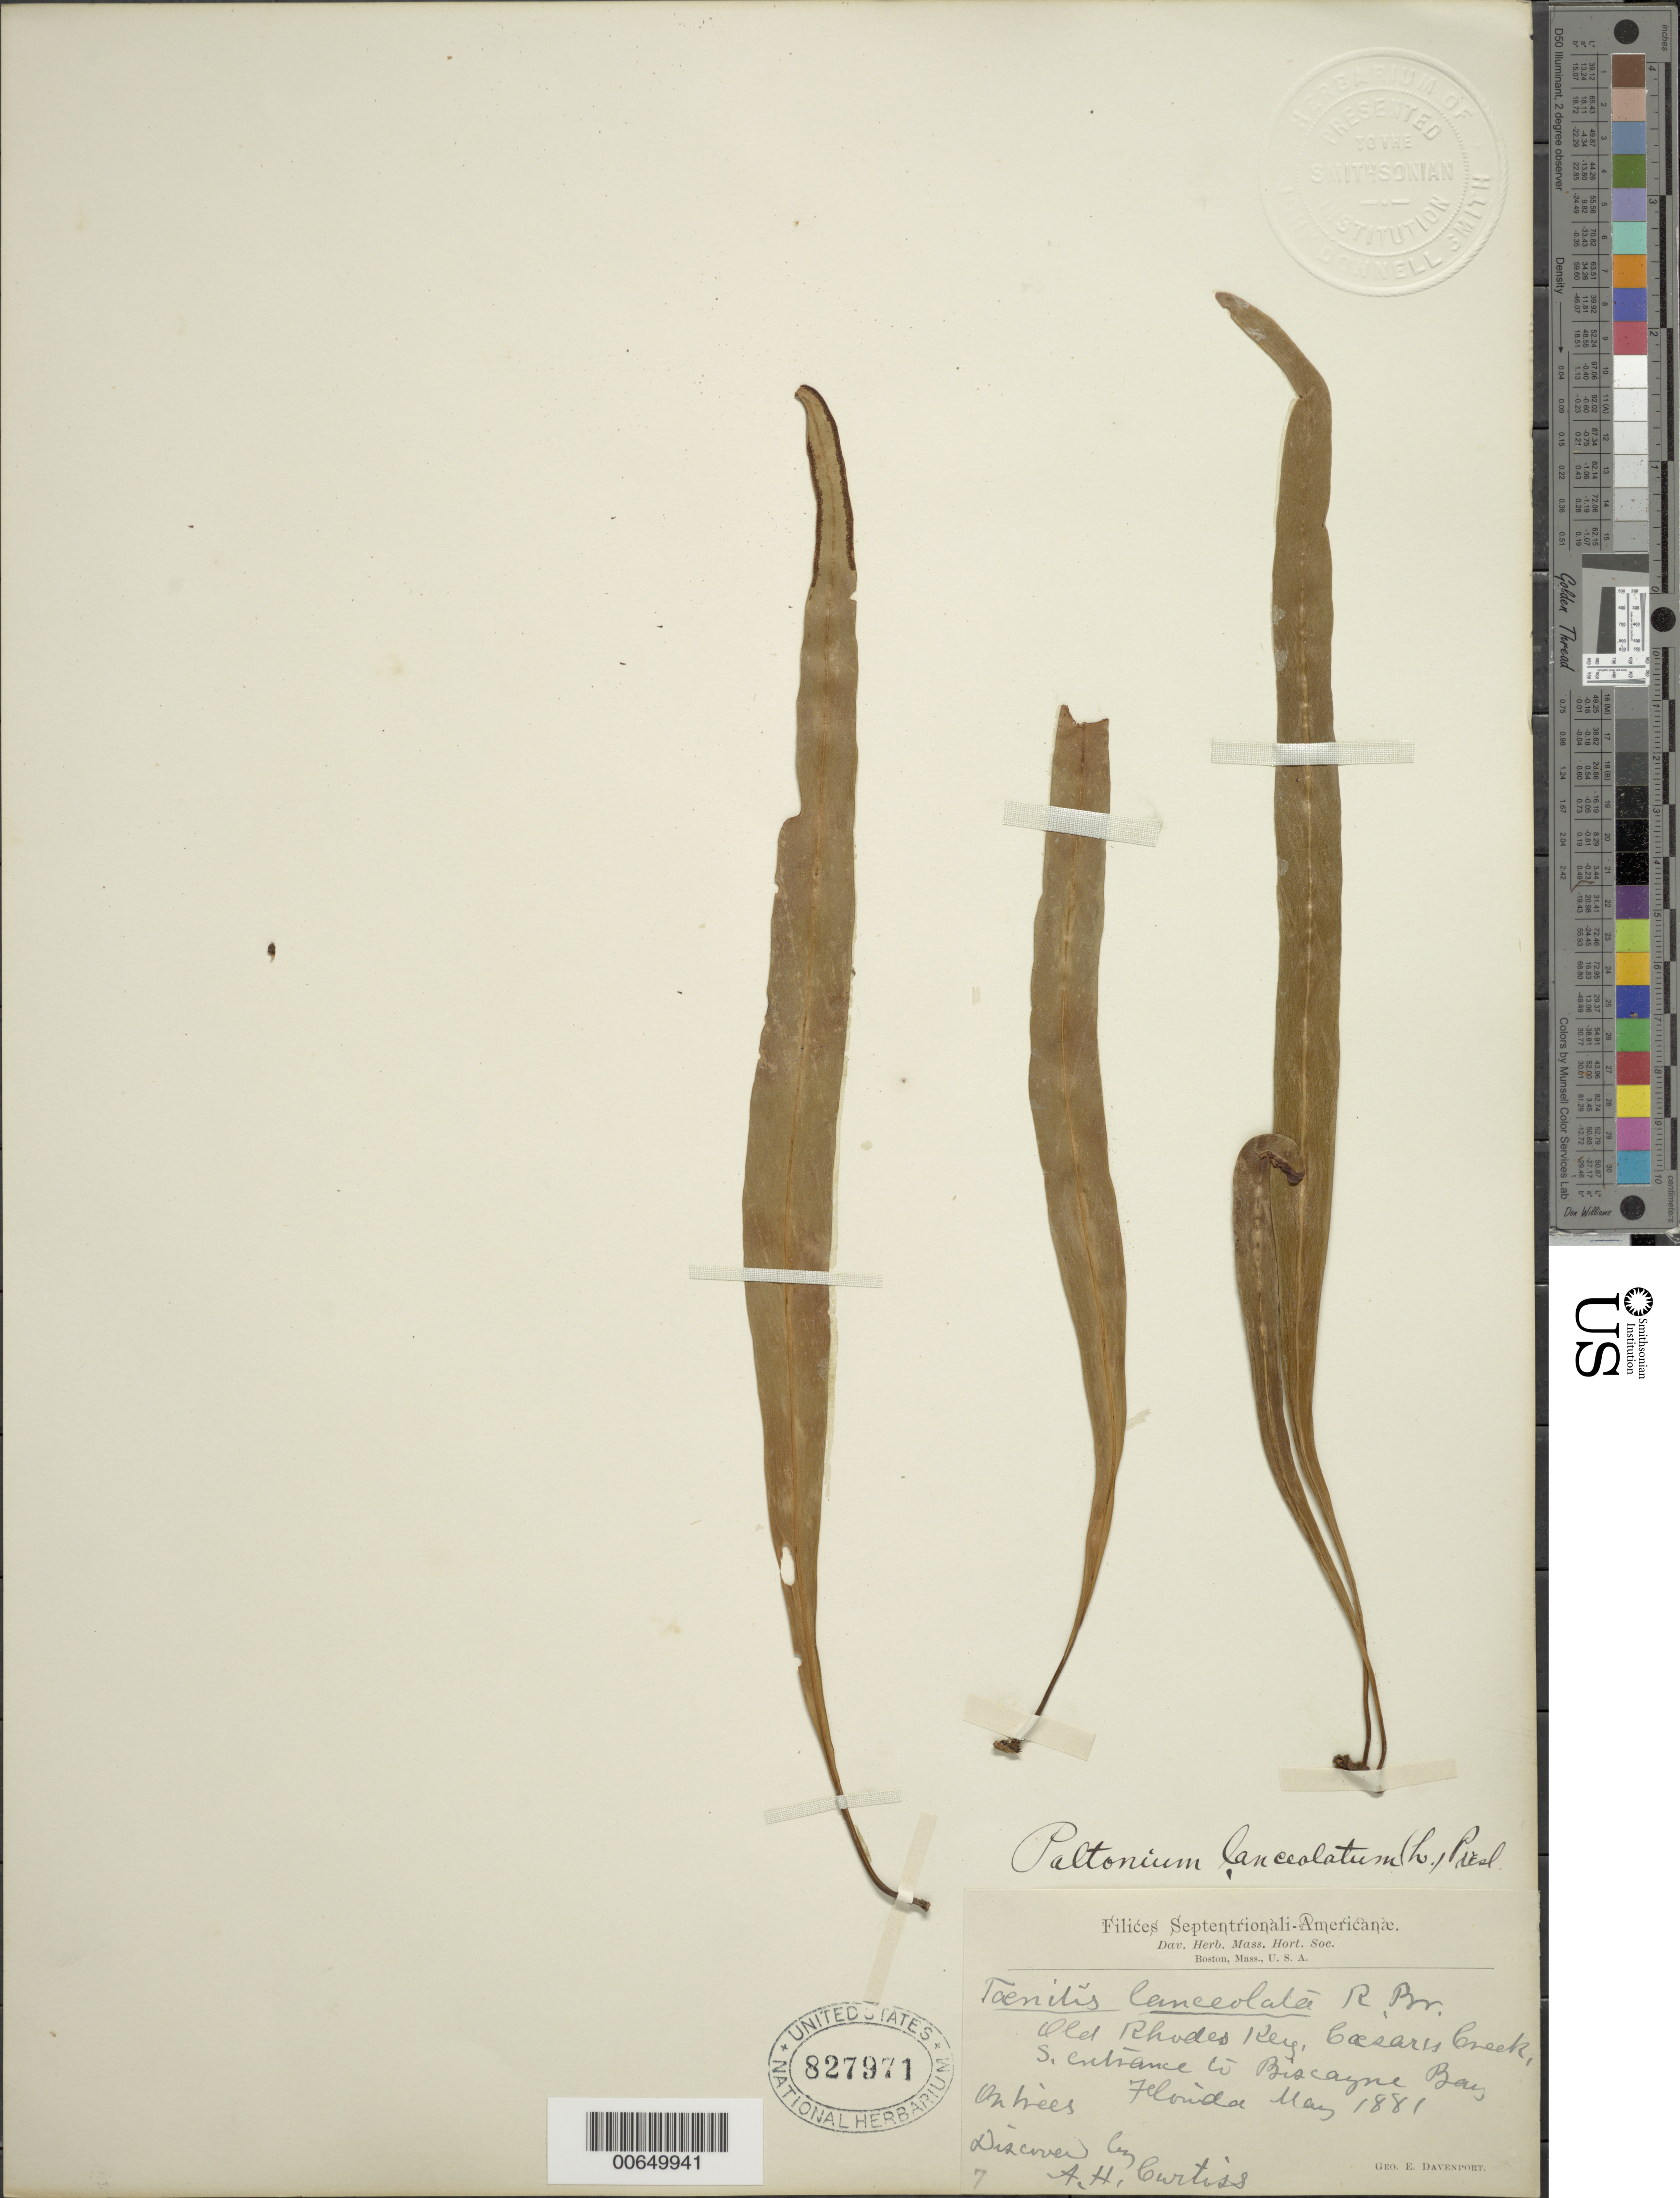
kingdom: Plantae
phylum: Tracheophyta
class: Polypodiopsida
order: Polypodiales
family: Polypodiaceae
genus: Pleopeltis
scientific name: Pleopeltis marginata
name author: A.R. Sm. & Tejero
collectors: A. H. Curtiss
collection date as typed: May 1881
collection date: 1881-05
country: United States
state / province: Florida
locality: Old Rhodes Key, Caesar's Creek. S. entrance to Biscayne Bay, FL.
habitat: On trees.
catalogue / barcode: US 827971